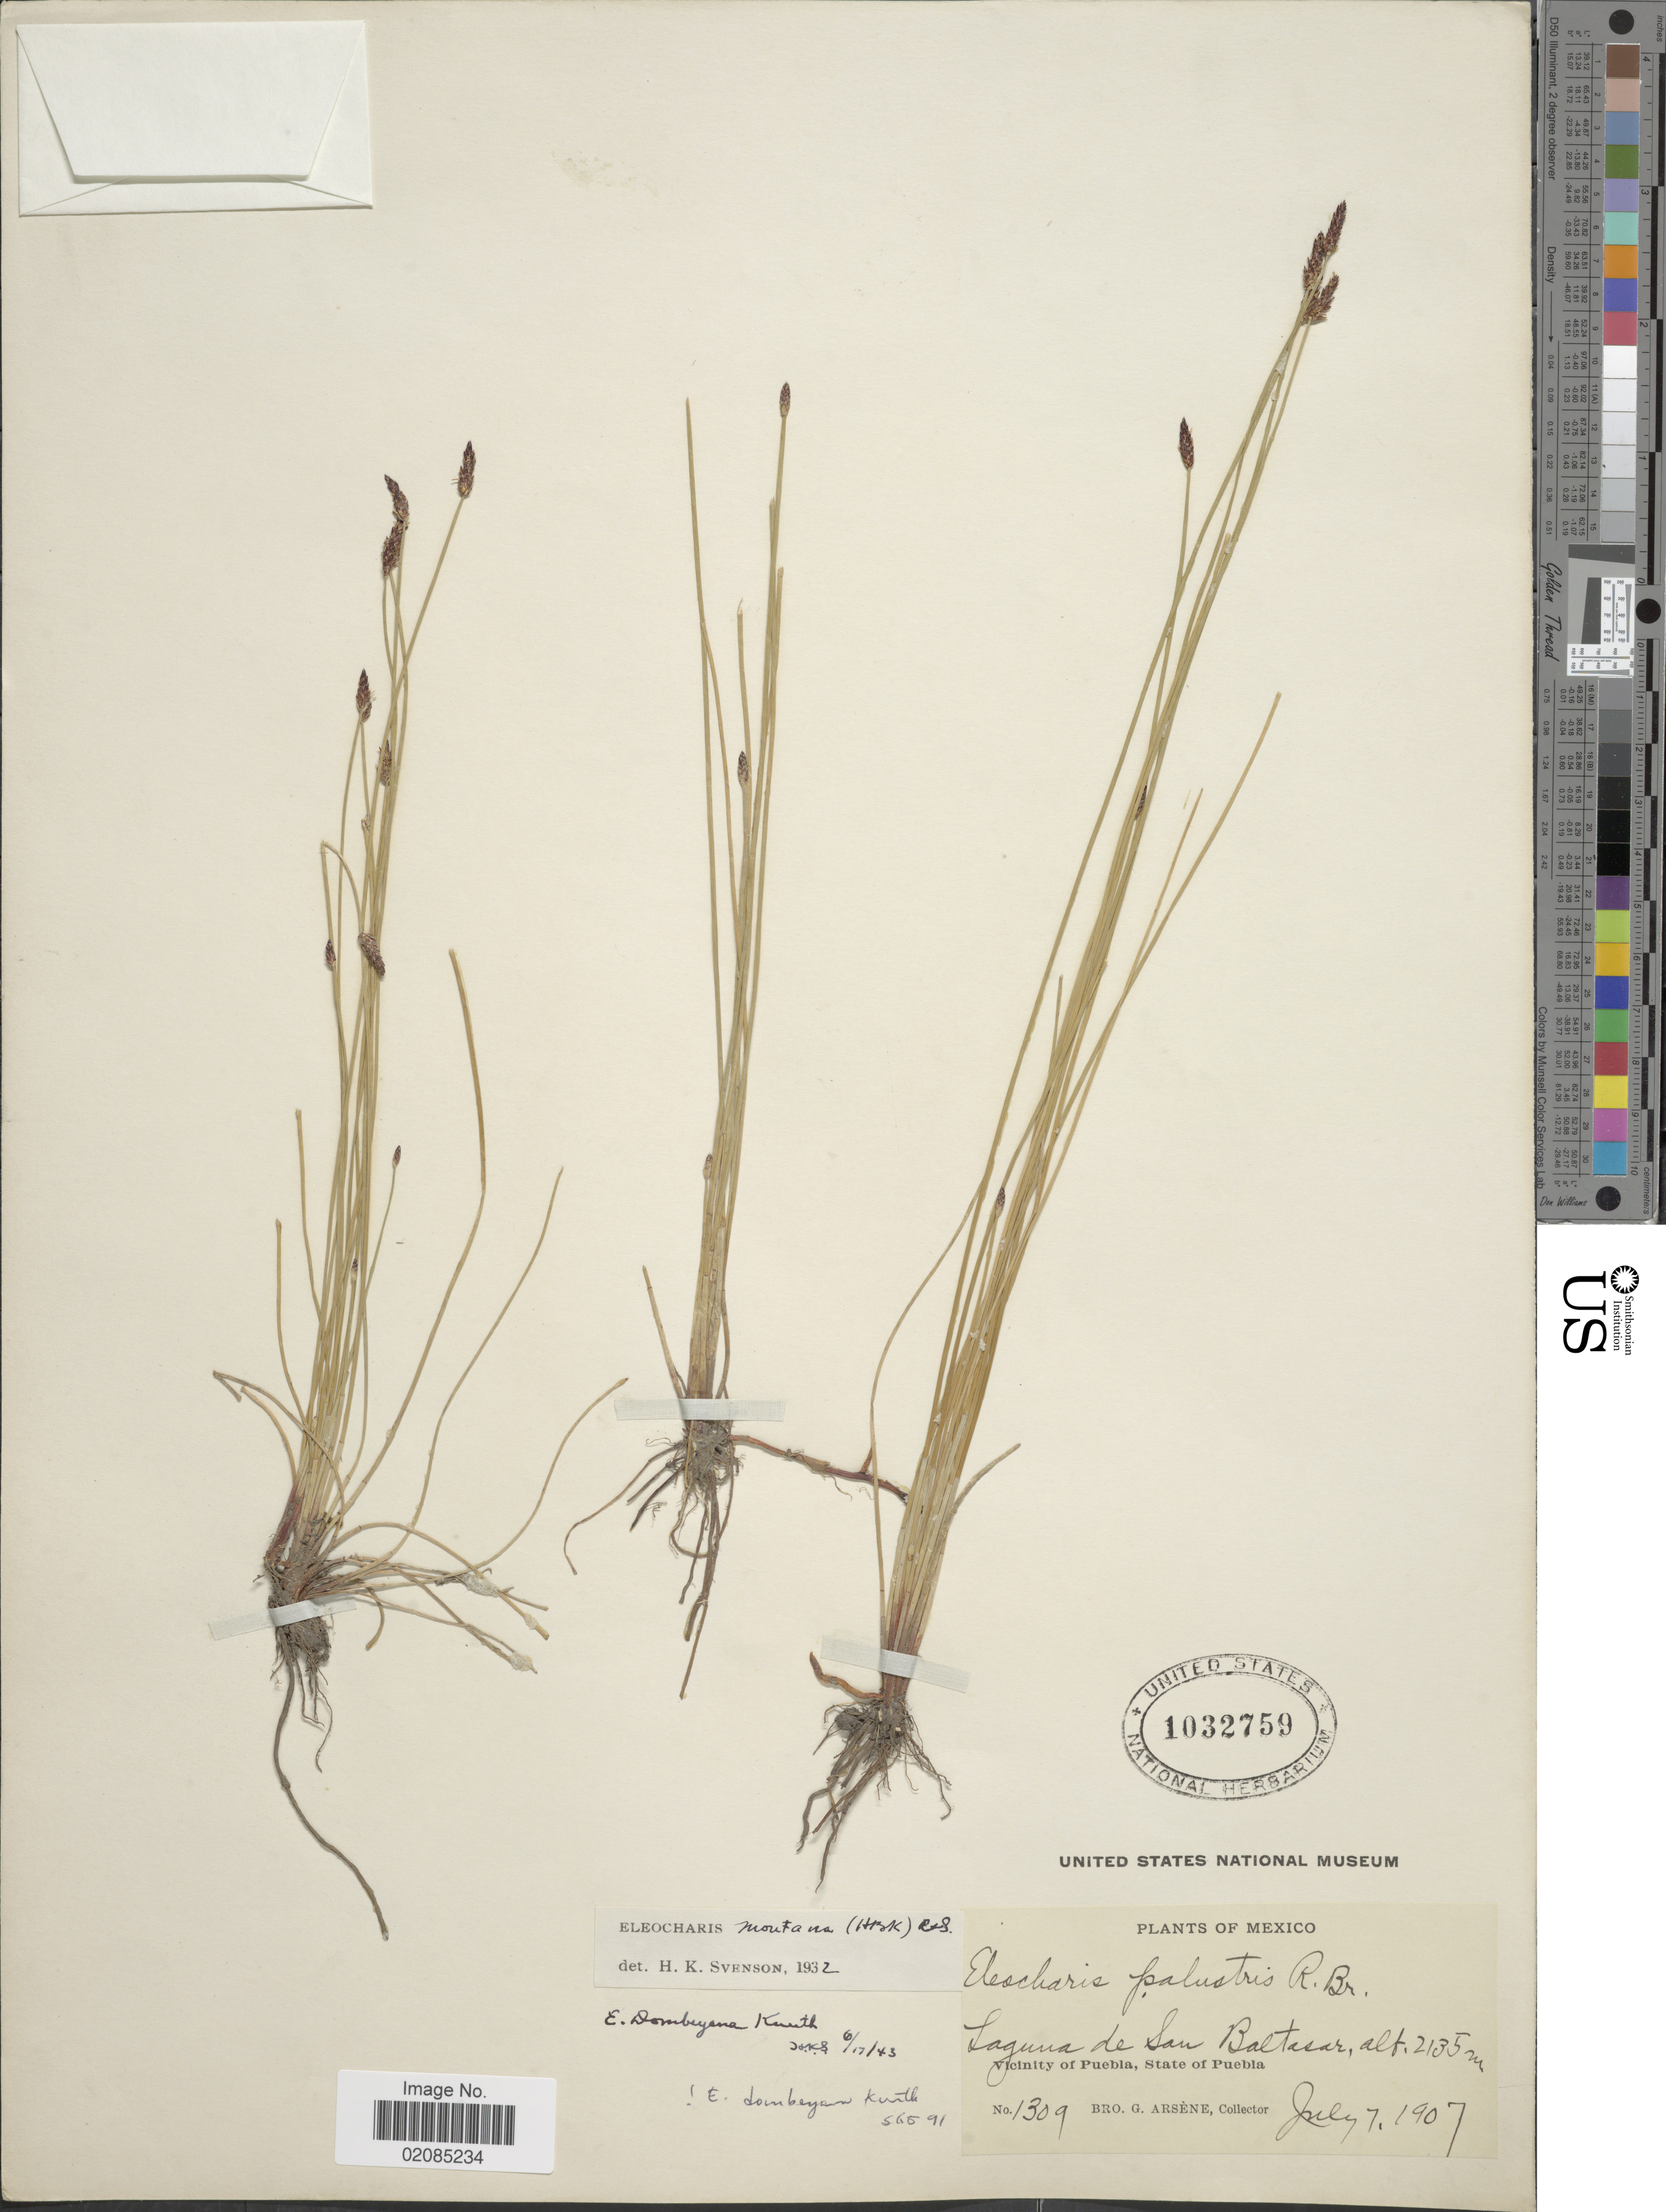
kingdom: Plantae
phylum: Tracheophyta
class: Liliopsida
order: Poales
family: Cyperaceae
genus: Eleocharis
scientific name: Eleocharis dombeyana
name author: Kunth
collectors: Bro. G. Arsène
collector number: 1309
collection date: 1907-07-07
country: Mexico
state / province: Puebla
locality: Laguna de San Baltasar, Vicinity of Puebla, State of Puebla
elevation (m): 2135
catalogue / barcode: US 1032759